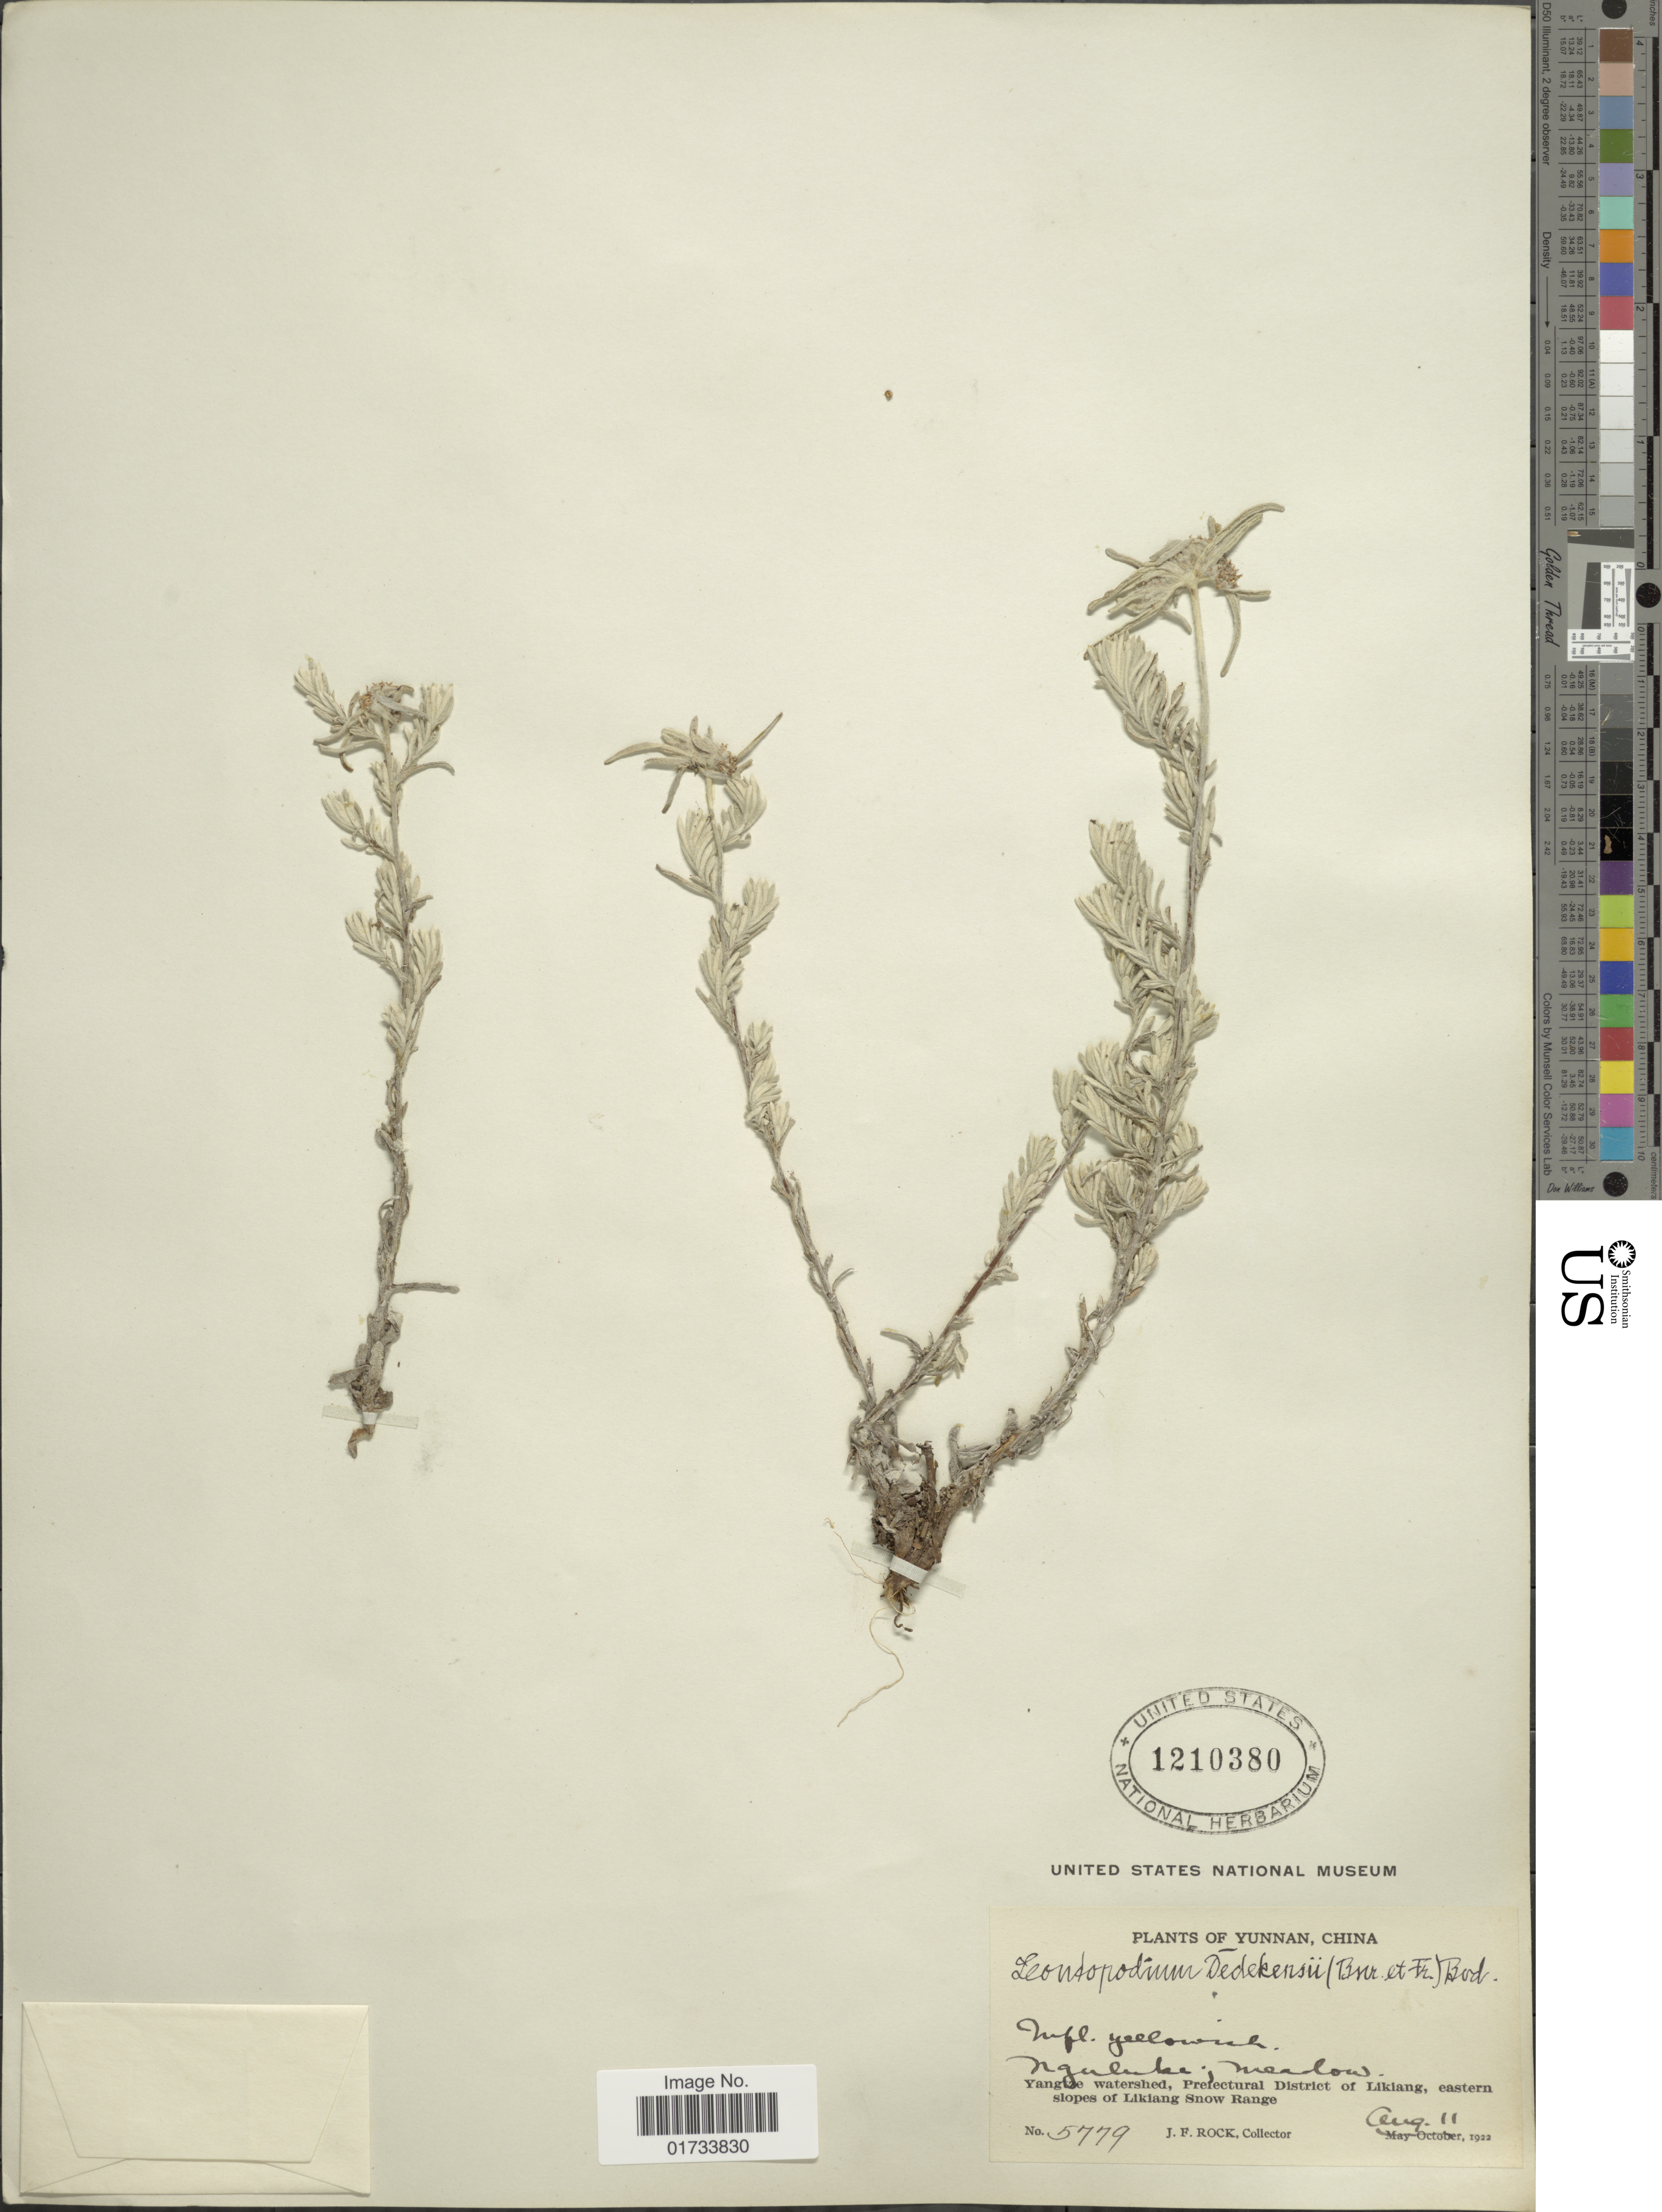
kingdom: Plantae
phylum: Tracheophyta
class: Magnoliopsida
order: Asterales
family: Asteraceae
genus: Leontopodium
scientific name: Leontopodium dedekensii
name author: (Bureau & Franch.) Beauverd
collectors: J. Rock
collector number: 5779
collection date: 1922-08-11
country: China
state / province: Yunnan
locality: Nguluke; meadow, Yangtze watershed, Prefectural District of Likiang, eastern slopes of Likiang Snow Range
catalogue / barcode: US 1210380